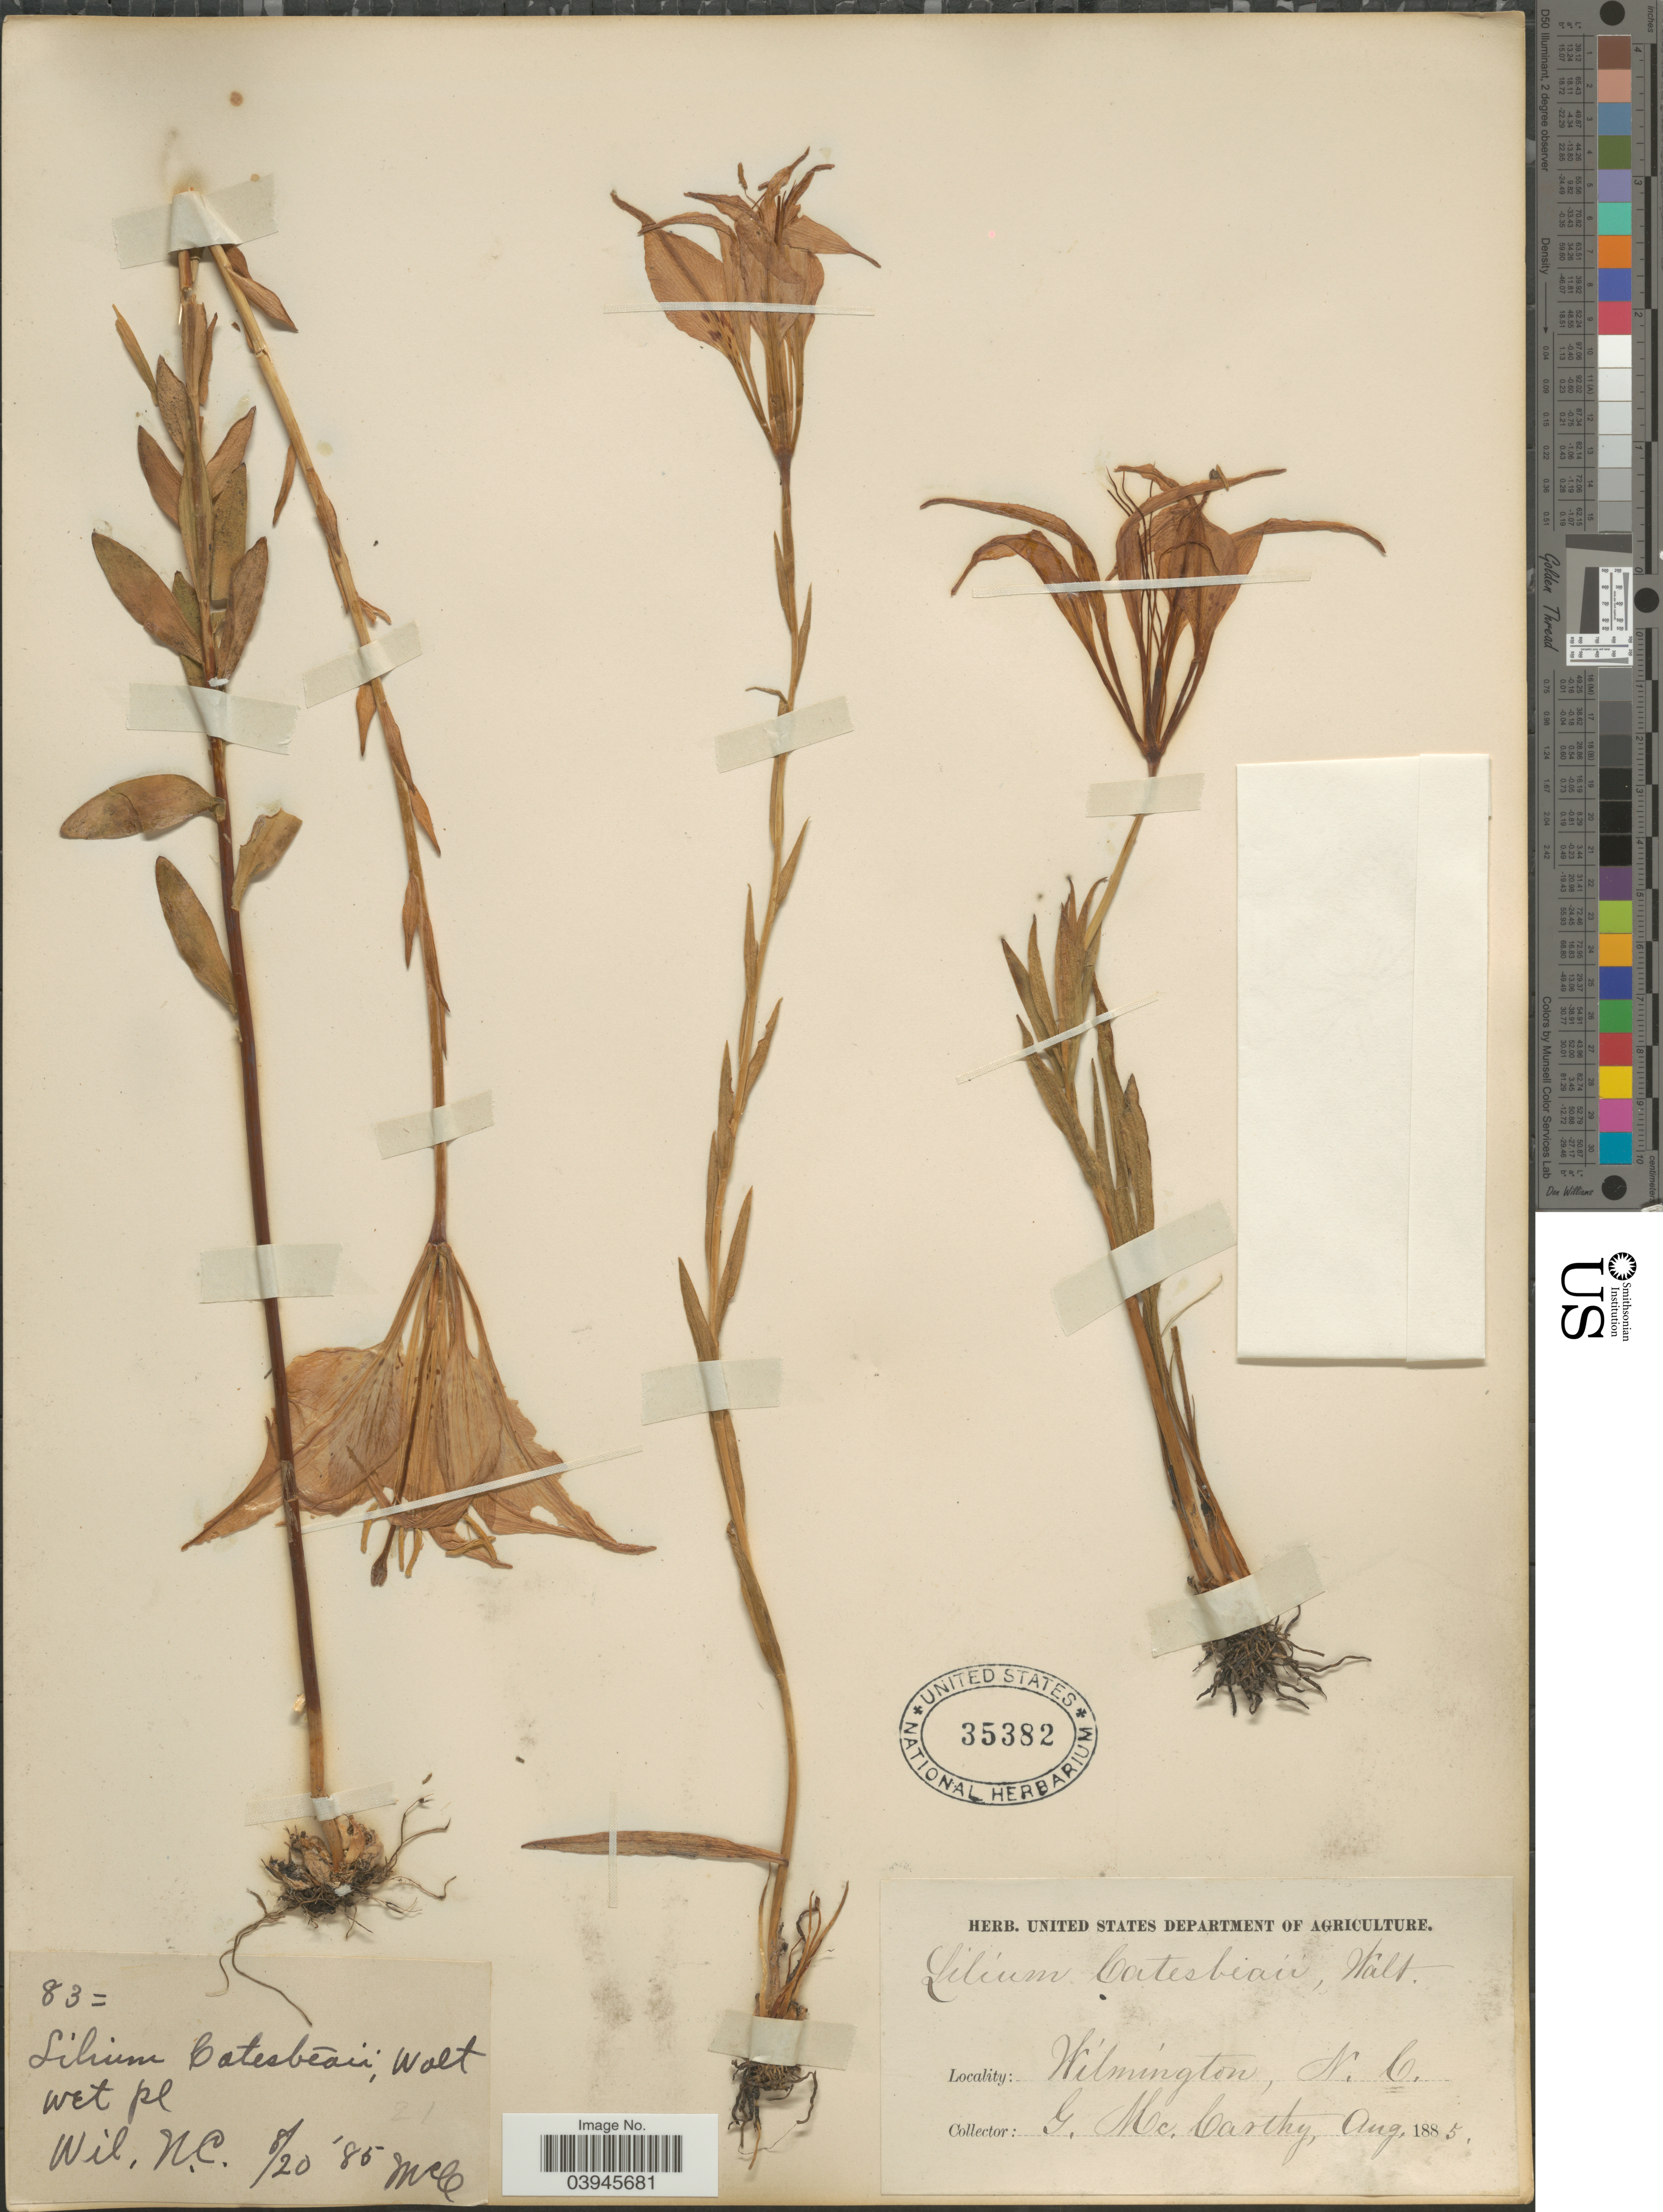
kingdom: Plantae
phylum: Tracheophyta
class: Liliopsida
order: Liliales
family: Liliaceae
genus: Lilium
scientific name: Lilium catesbaei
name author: Walter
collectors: G. McCarthy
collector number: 83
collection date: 1885-08-20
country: United States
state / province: North Carolina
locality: Wilmington.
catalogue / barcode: US 35382